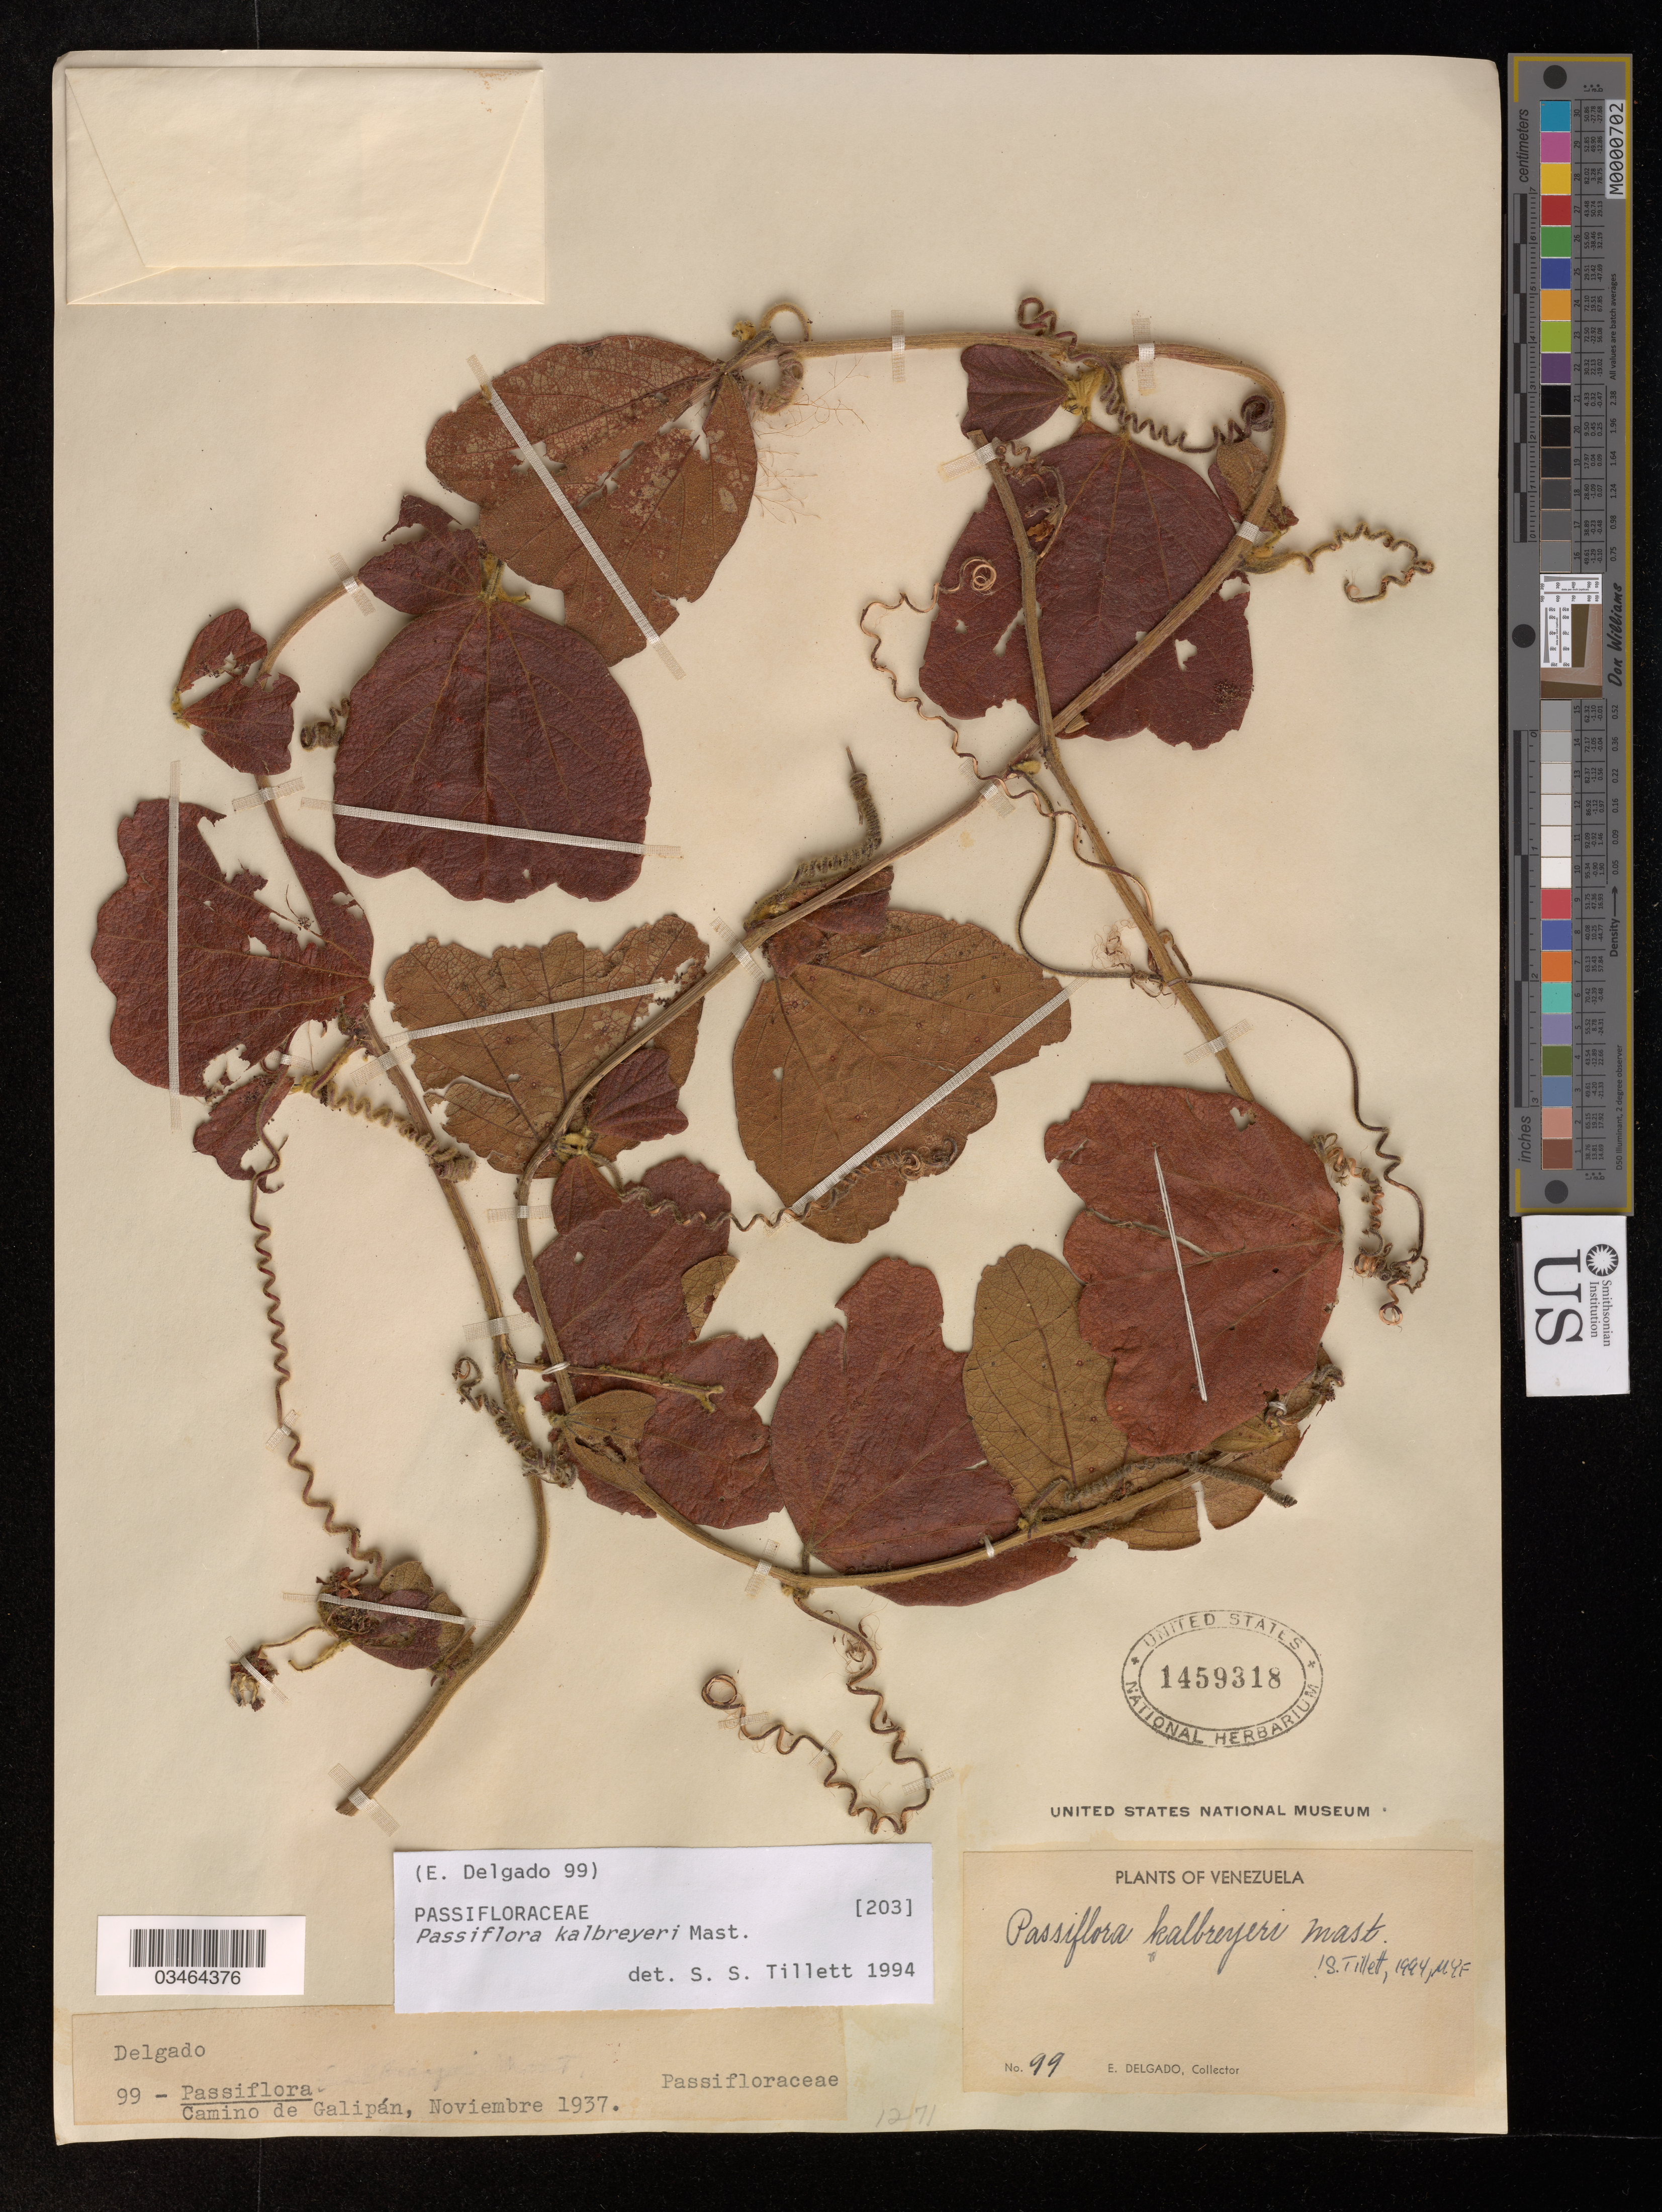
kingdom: Plantae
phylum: Tracheophyta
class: Magnoliopsida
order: Malpighiales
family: Passifloraceae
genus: Passiflora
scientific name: Passiflora kalbreyeri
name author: Mast.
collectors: E. Delgado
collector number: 99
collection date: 1937-11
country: Venezuela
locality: Camino de Galipán.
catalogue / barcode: US 1459318